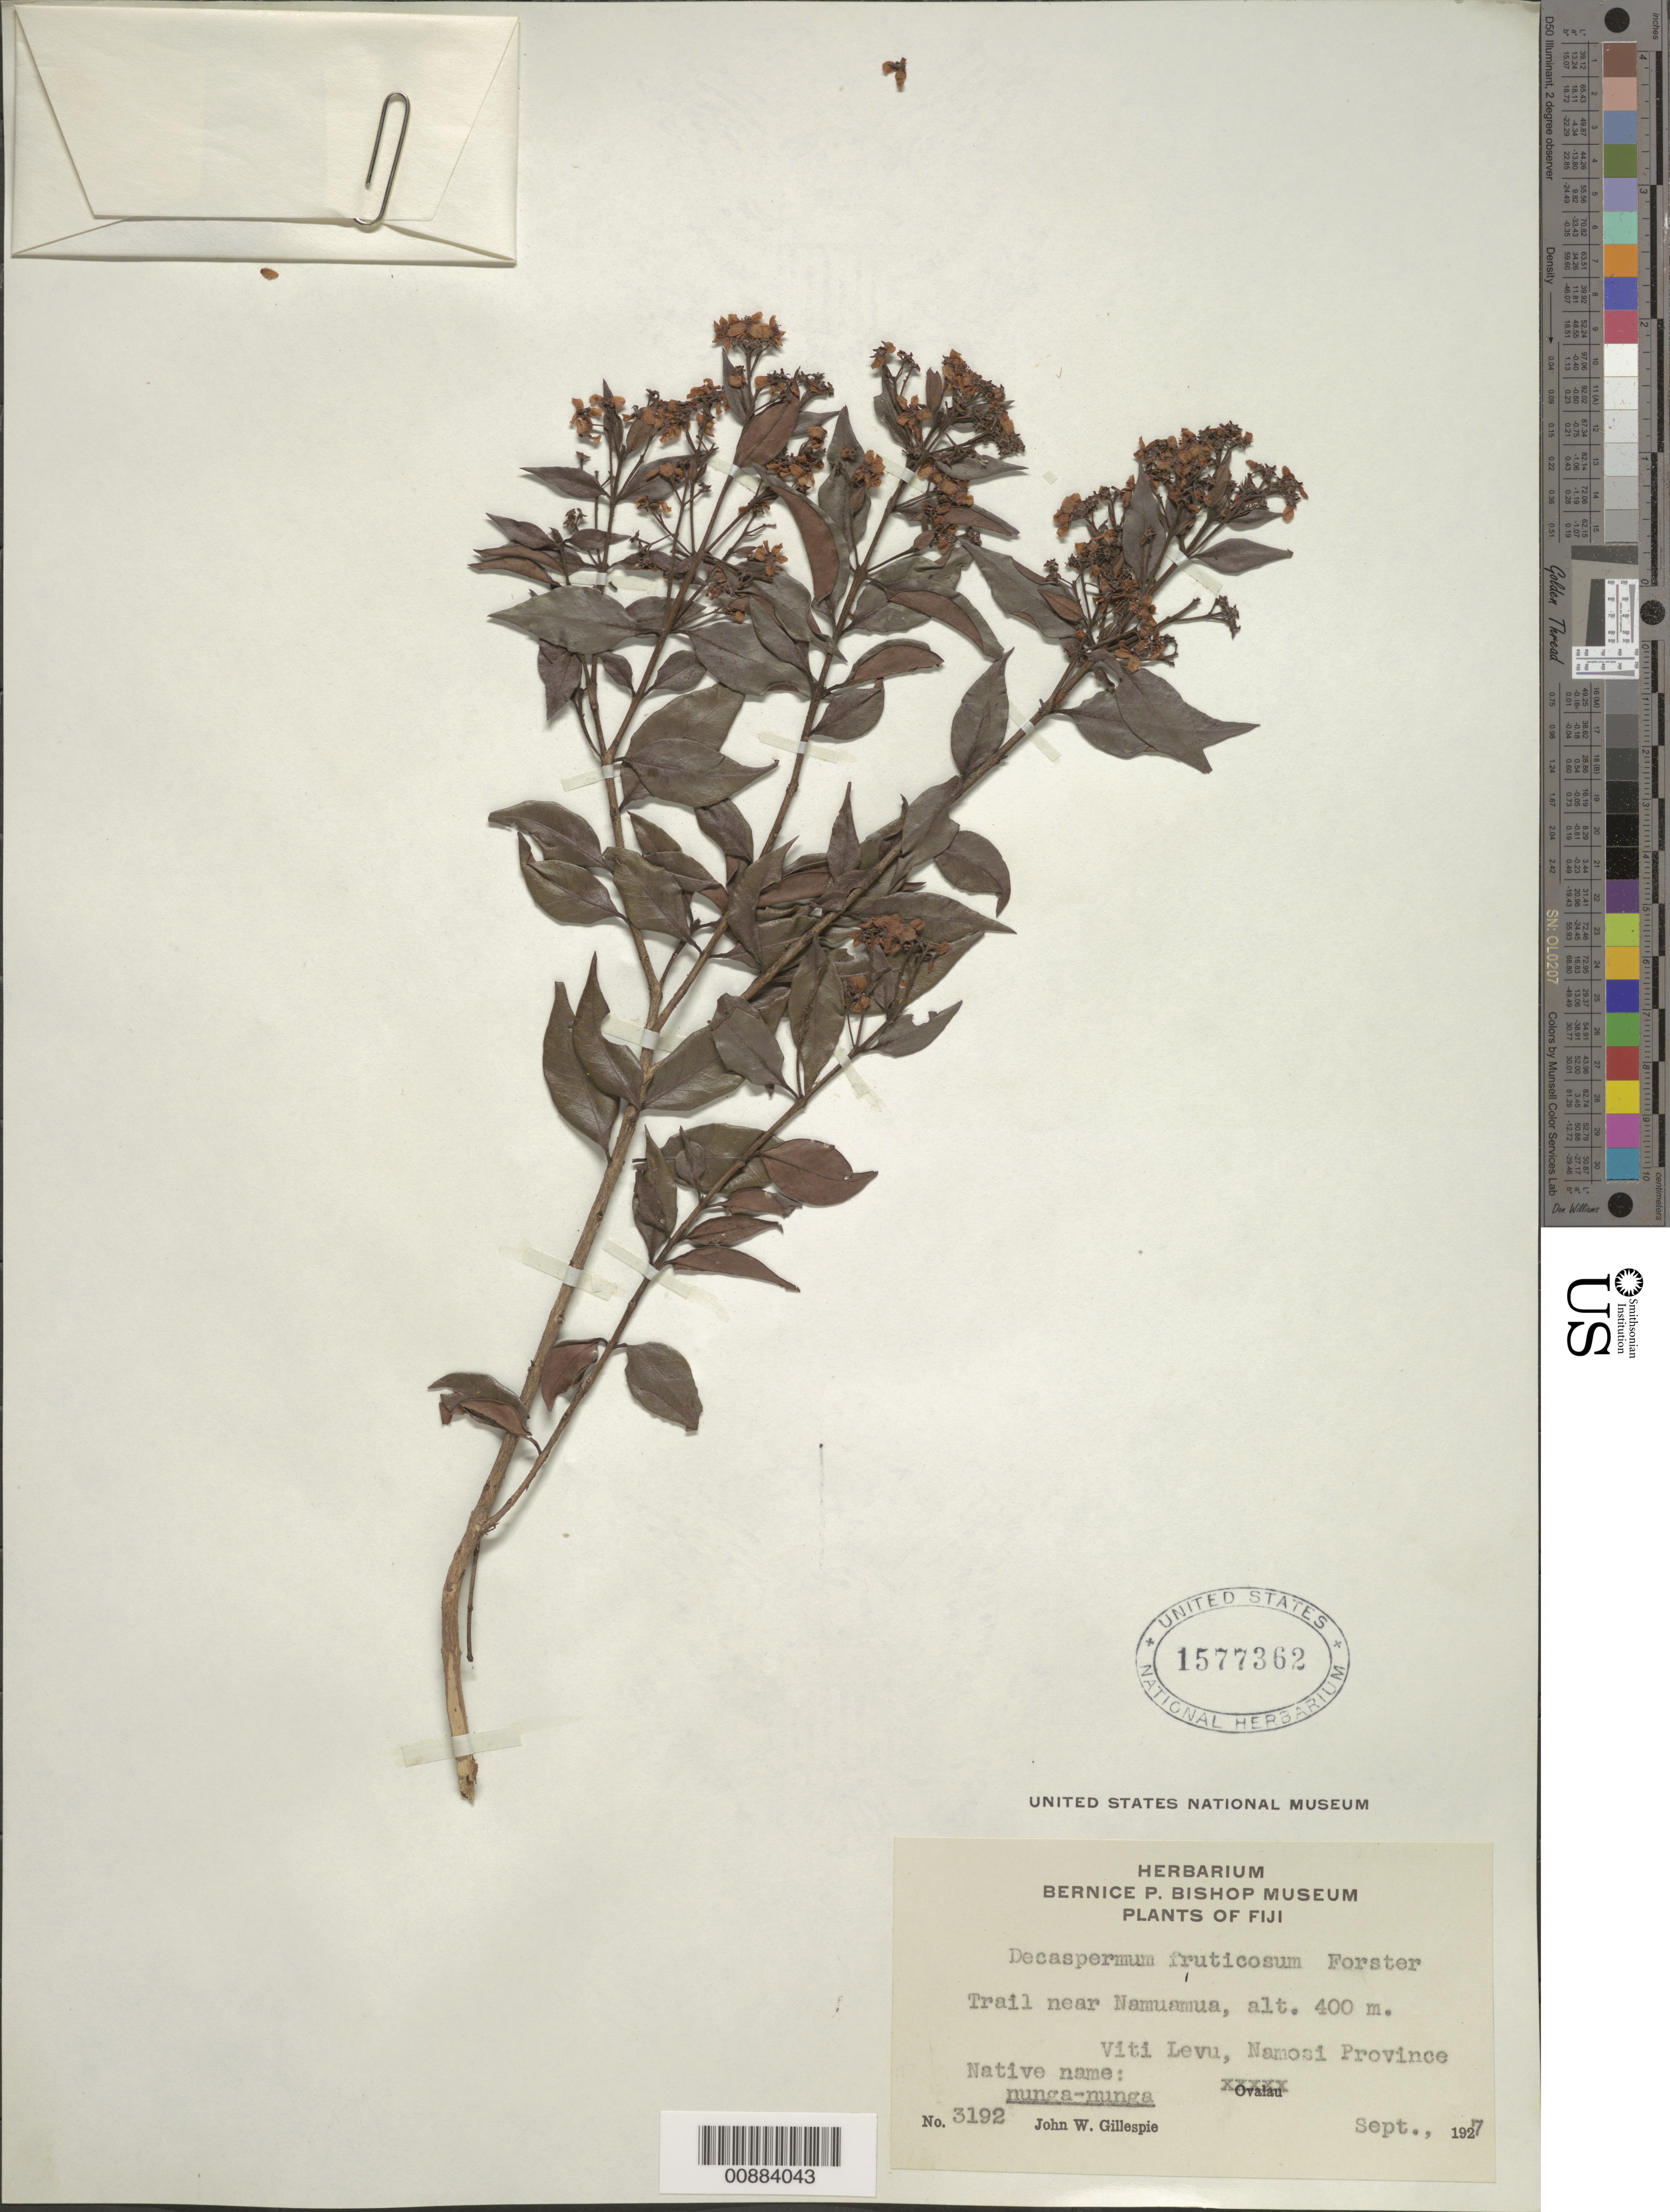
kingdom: Plantae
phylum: Tracheophyta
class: Magnoliopsida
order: Myrtales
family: Myrtaceae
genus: Decaspermum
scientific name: Decaspermum fruticosum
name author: J.R. Forst. & G. Forst.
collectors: J. W. Gillespie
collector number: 3192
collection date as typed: Sep 1927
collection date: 1927-09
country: Fiji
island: Viti Levu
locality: Trail near Namuamua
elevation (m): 122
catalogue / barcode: US 1577362